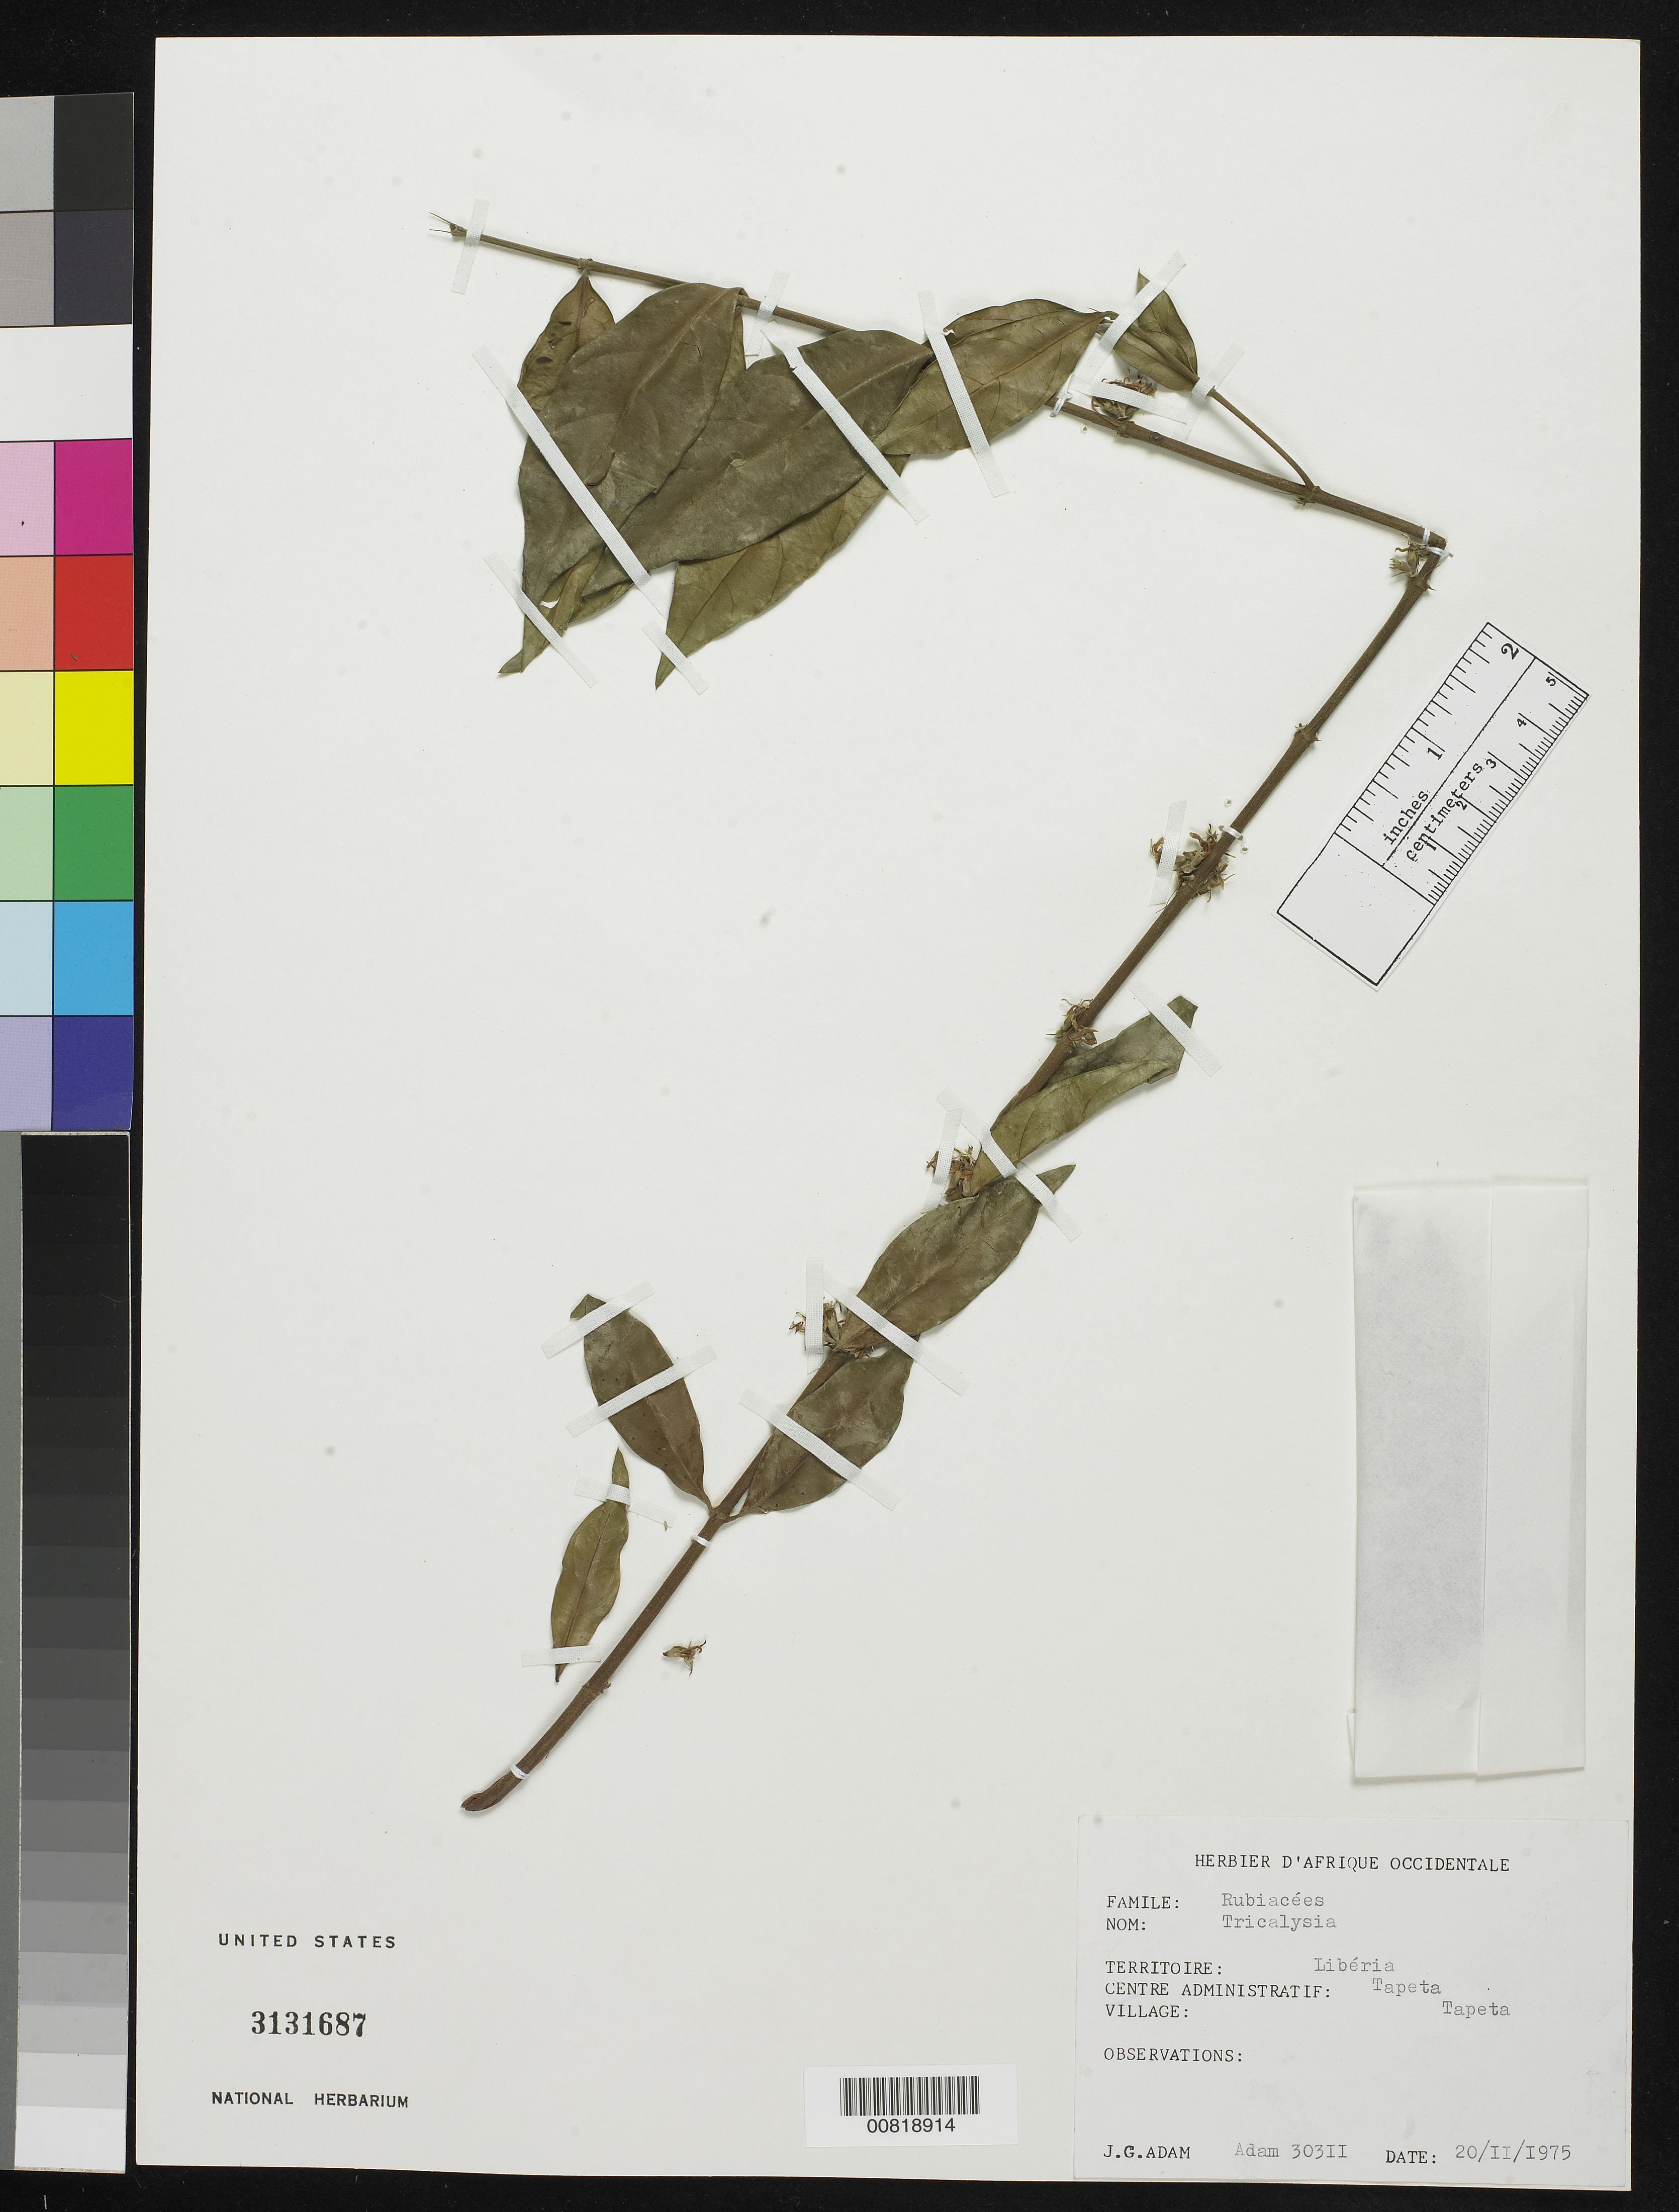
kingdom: Plantae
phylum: Tracheophyta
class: Magnoliopsida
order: Gentianales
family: Rubiaceae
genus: Tricalysia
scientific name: Tricalysia sp.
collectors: J. Adam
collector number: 30311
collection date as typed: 20 Nov 1975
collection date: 1975-11-20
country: Liberia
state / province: Nimba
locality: Tapeta, Tapeta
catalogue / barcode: US 3131687